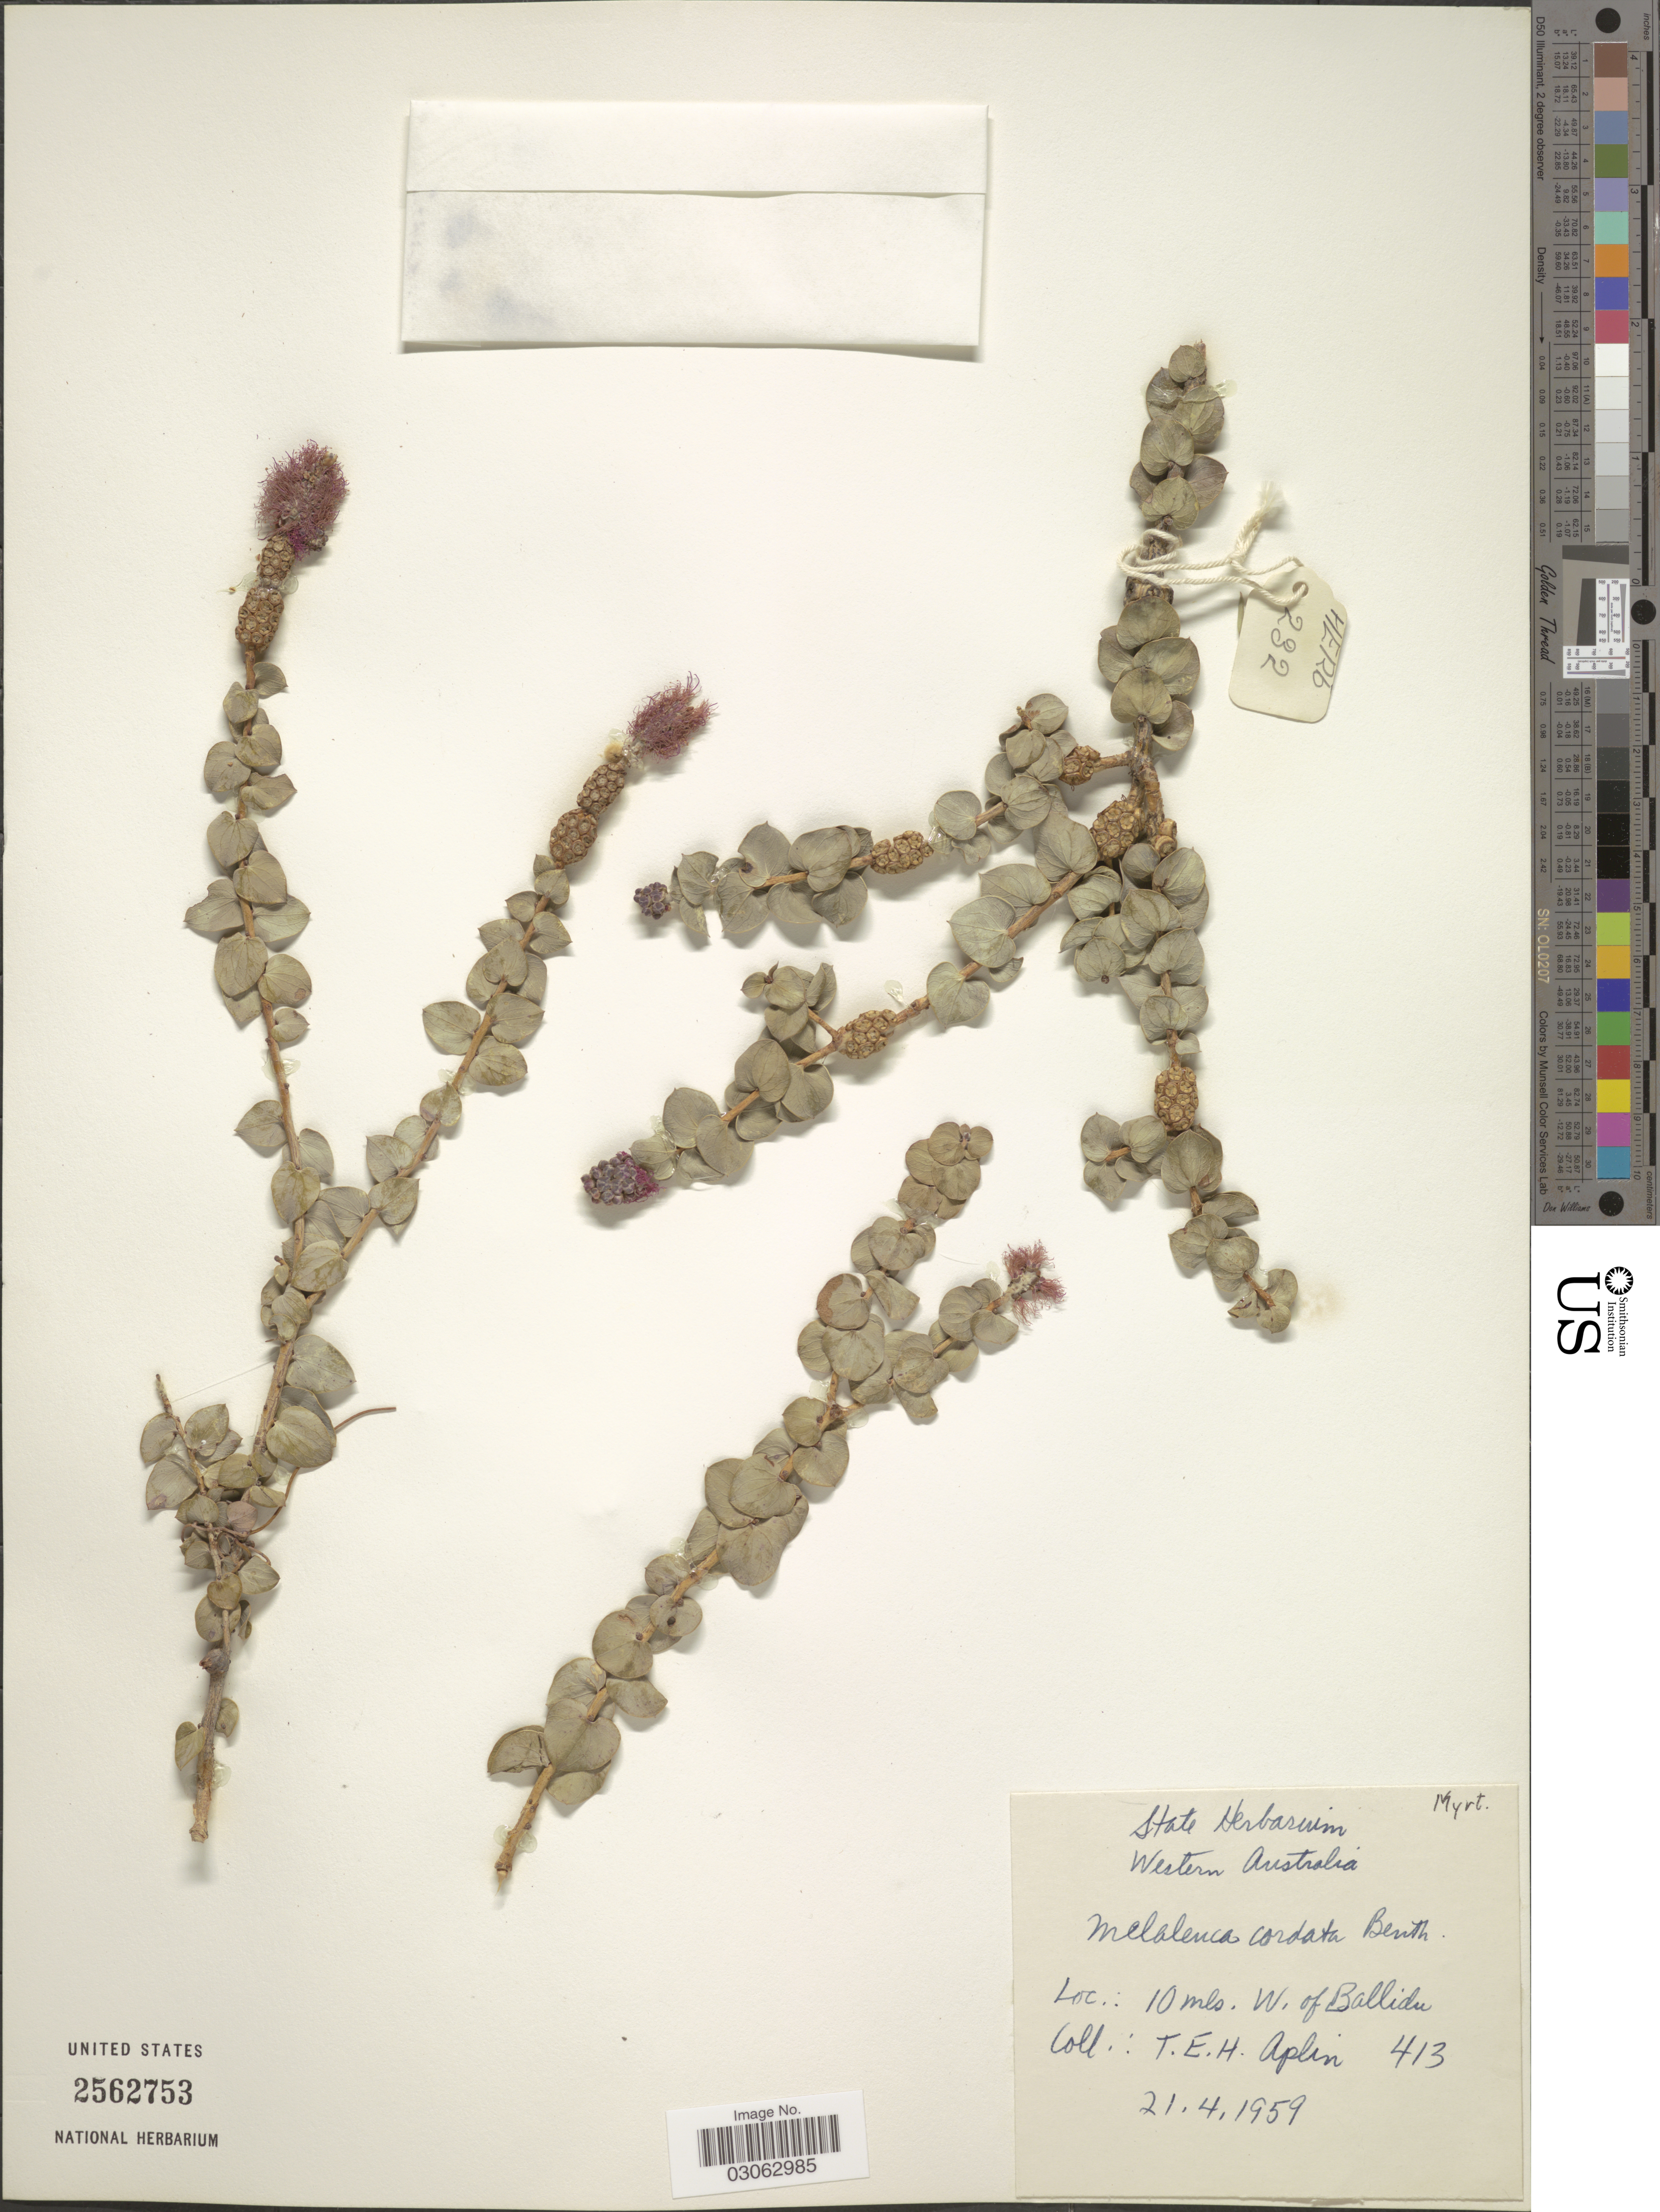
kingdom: Plantae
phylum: Tracheophyta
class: Magnoliopsida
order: Myrtales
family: Myrtaceae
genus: Melaleuca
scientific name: Melaleuca cordata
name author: Turcz.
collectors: T. Aplin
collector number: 413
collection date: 1959-04-21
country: Australia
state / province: Western Australia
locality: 10 mls. W. of Ballidu.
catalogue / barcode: US 2562753